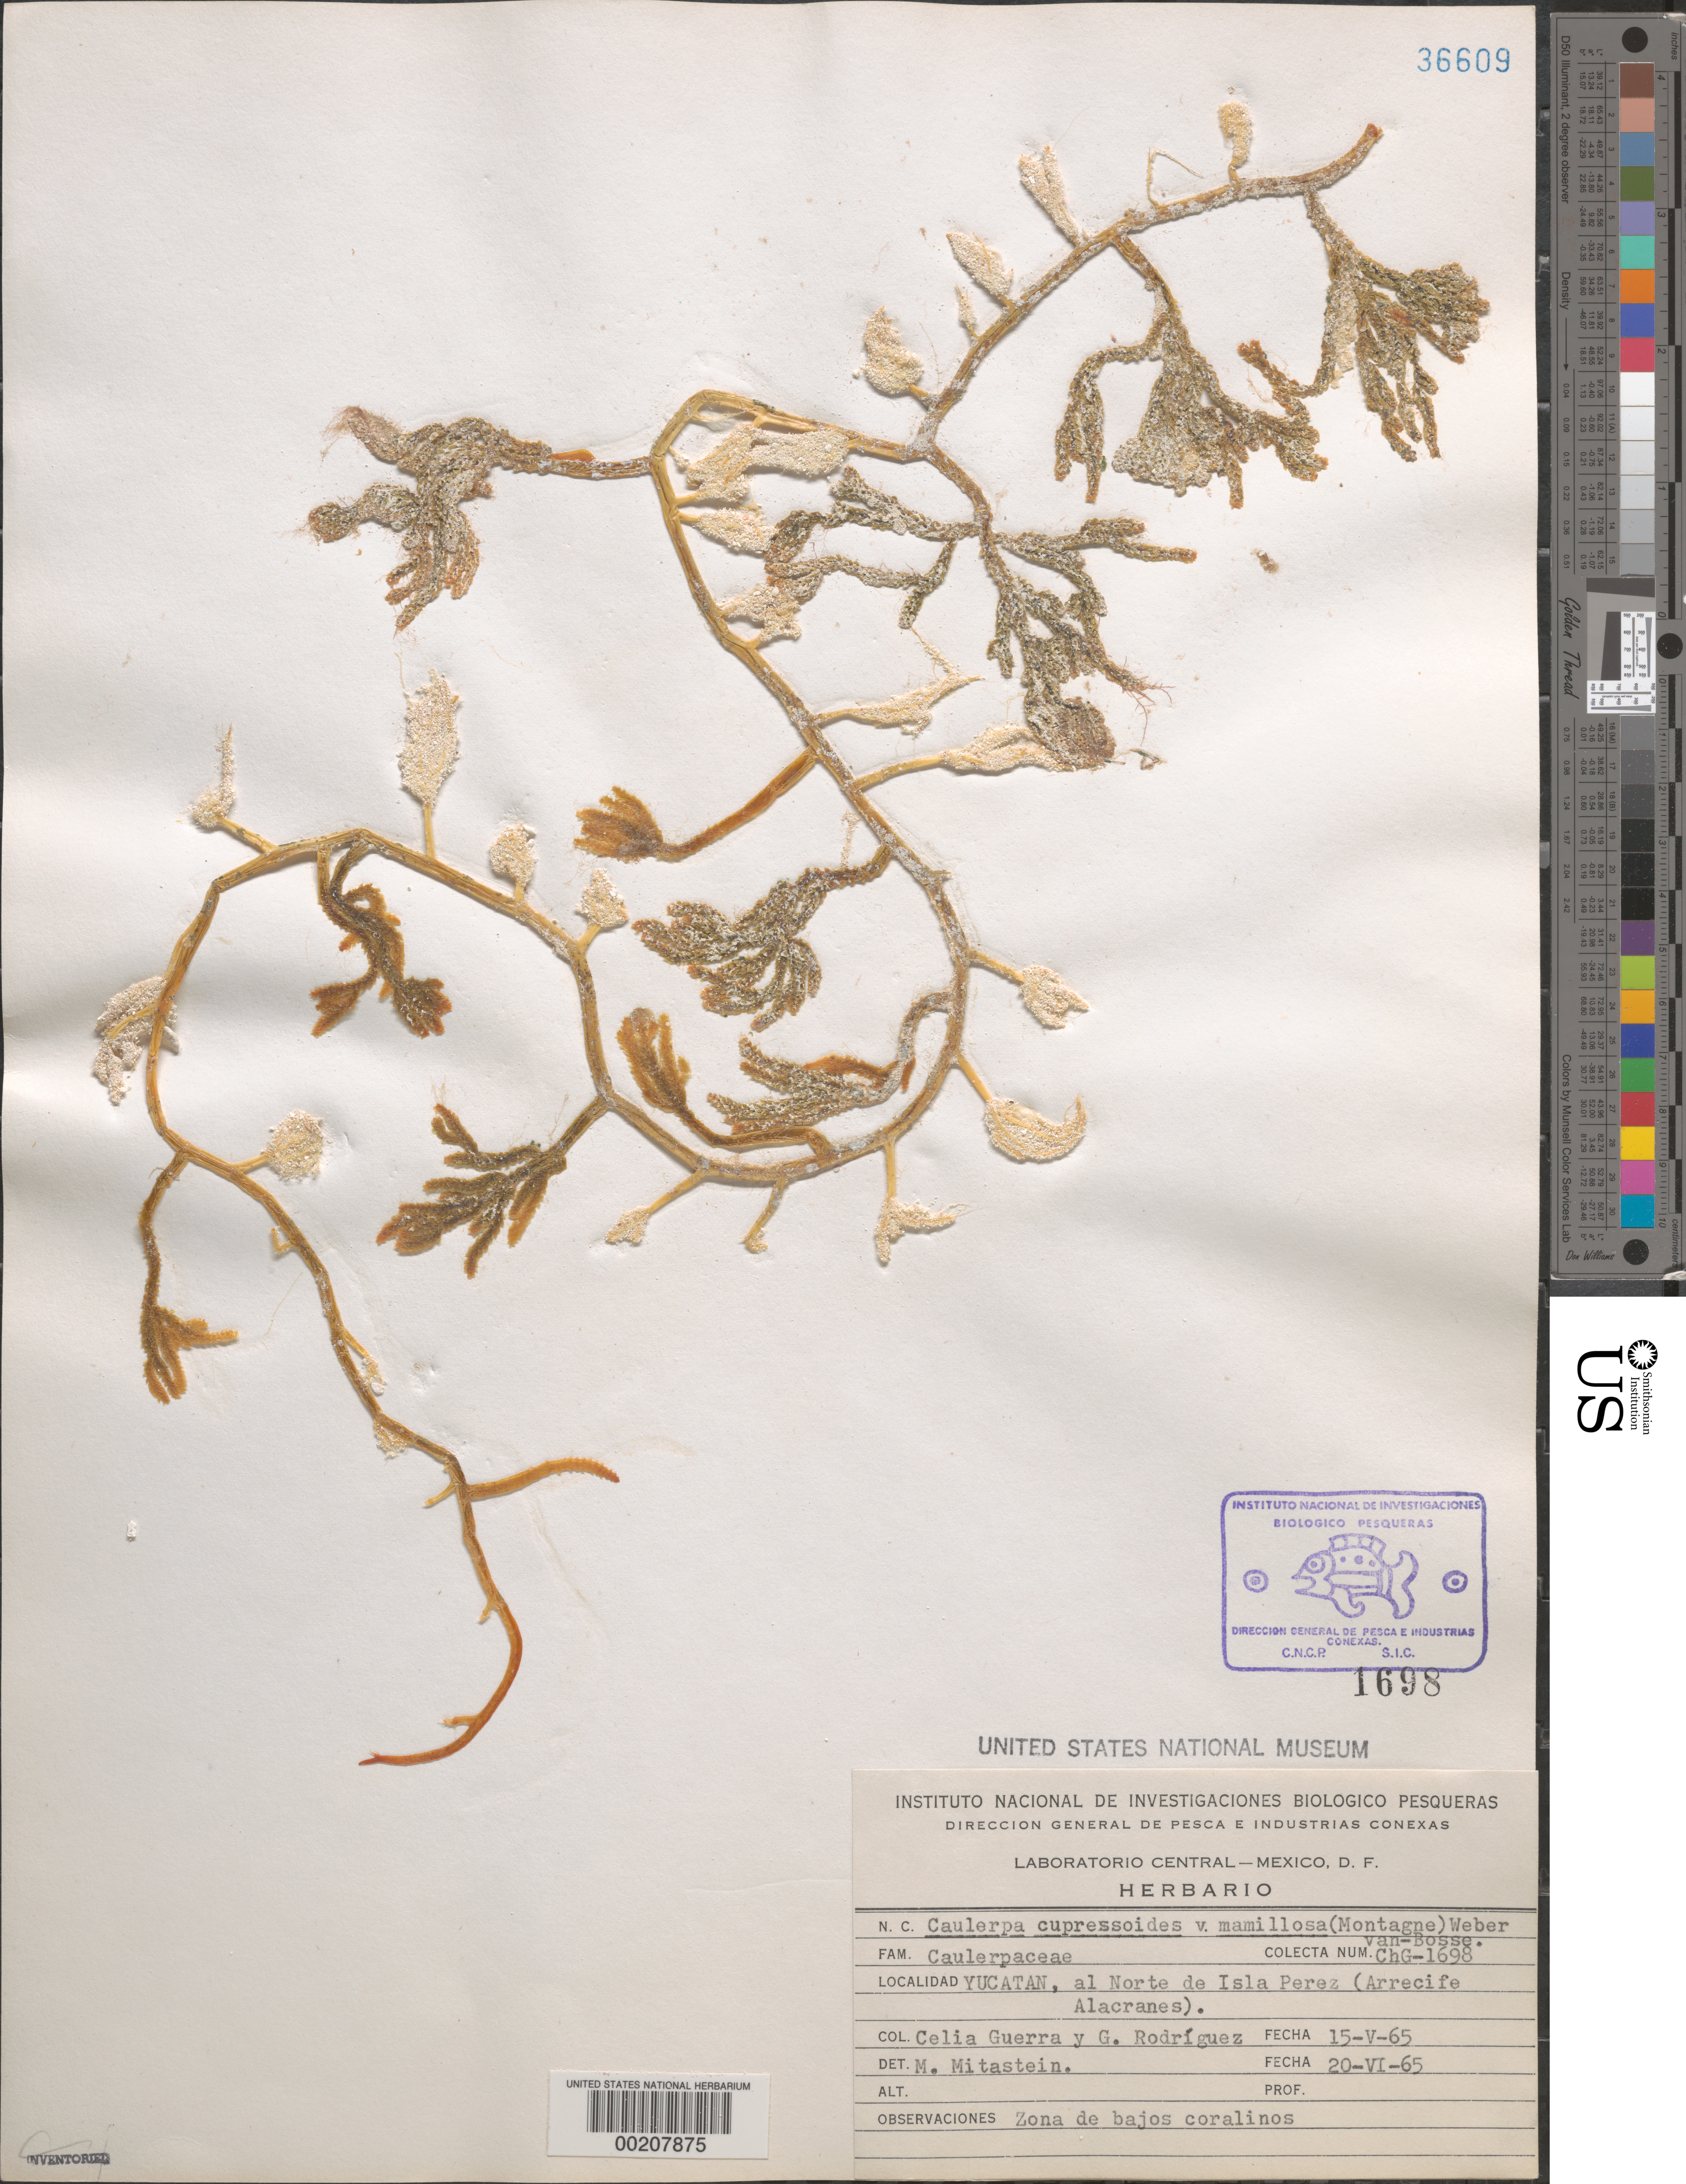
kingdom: Plantae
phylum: Chlorophyta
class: Ulvophyceae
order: Bryopsidales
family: Caulerpaceae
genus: Caulerpa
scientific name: Caulerpa cupressoides var. mamillosa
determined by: Mitastein, M.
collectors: C. Guerra & C. Rodriguez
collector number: Chg-1698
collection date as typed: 15 May 1965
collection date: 1965-05-15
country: Mexico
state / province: Yucatan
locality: North of Isla Perez, arrecife alacranes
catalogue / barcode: US 36609